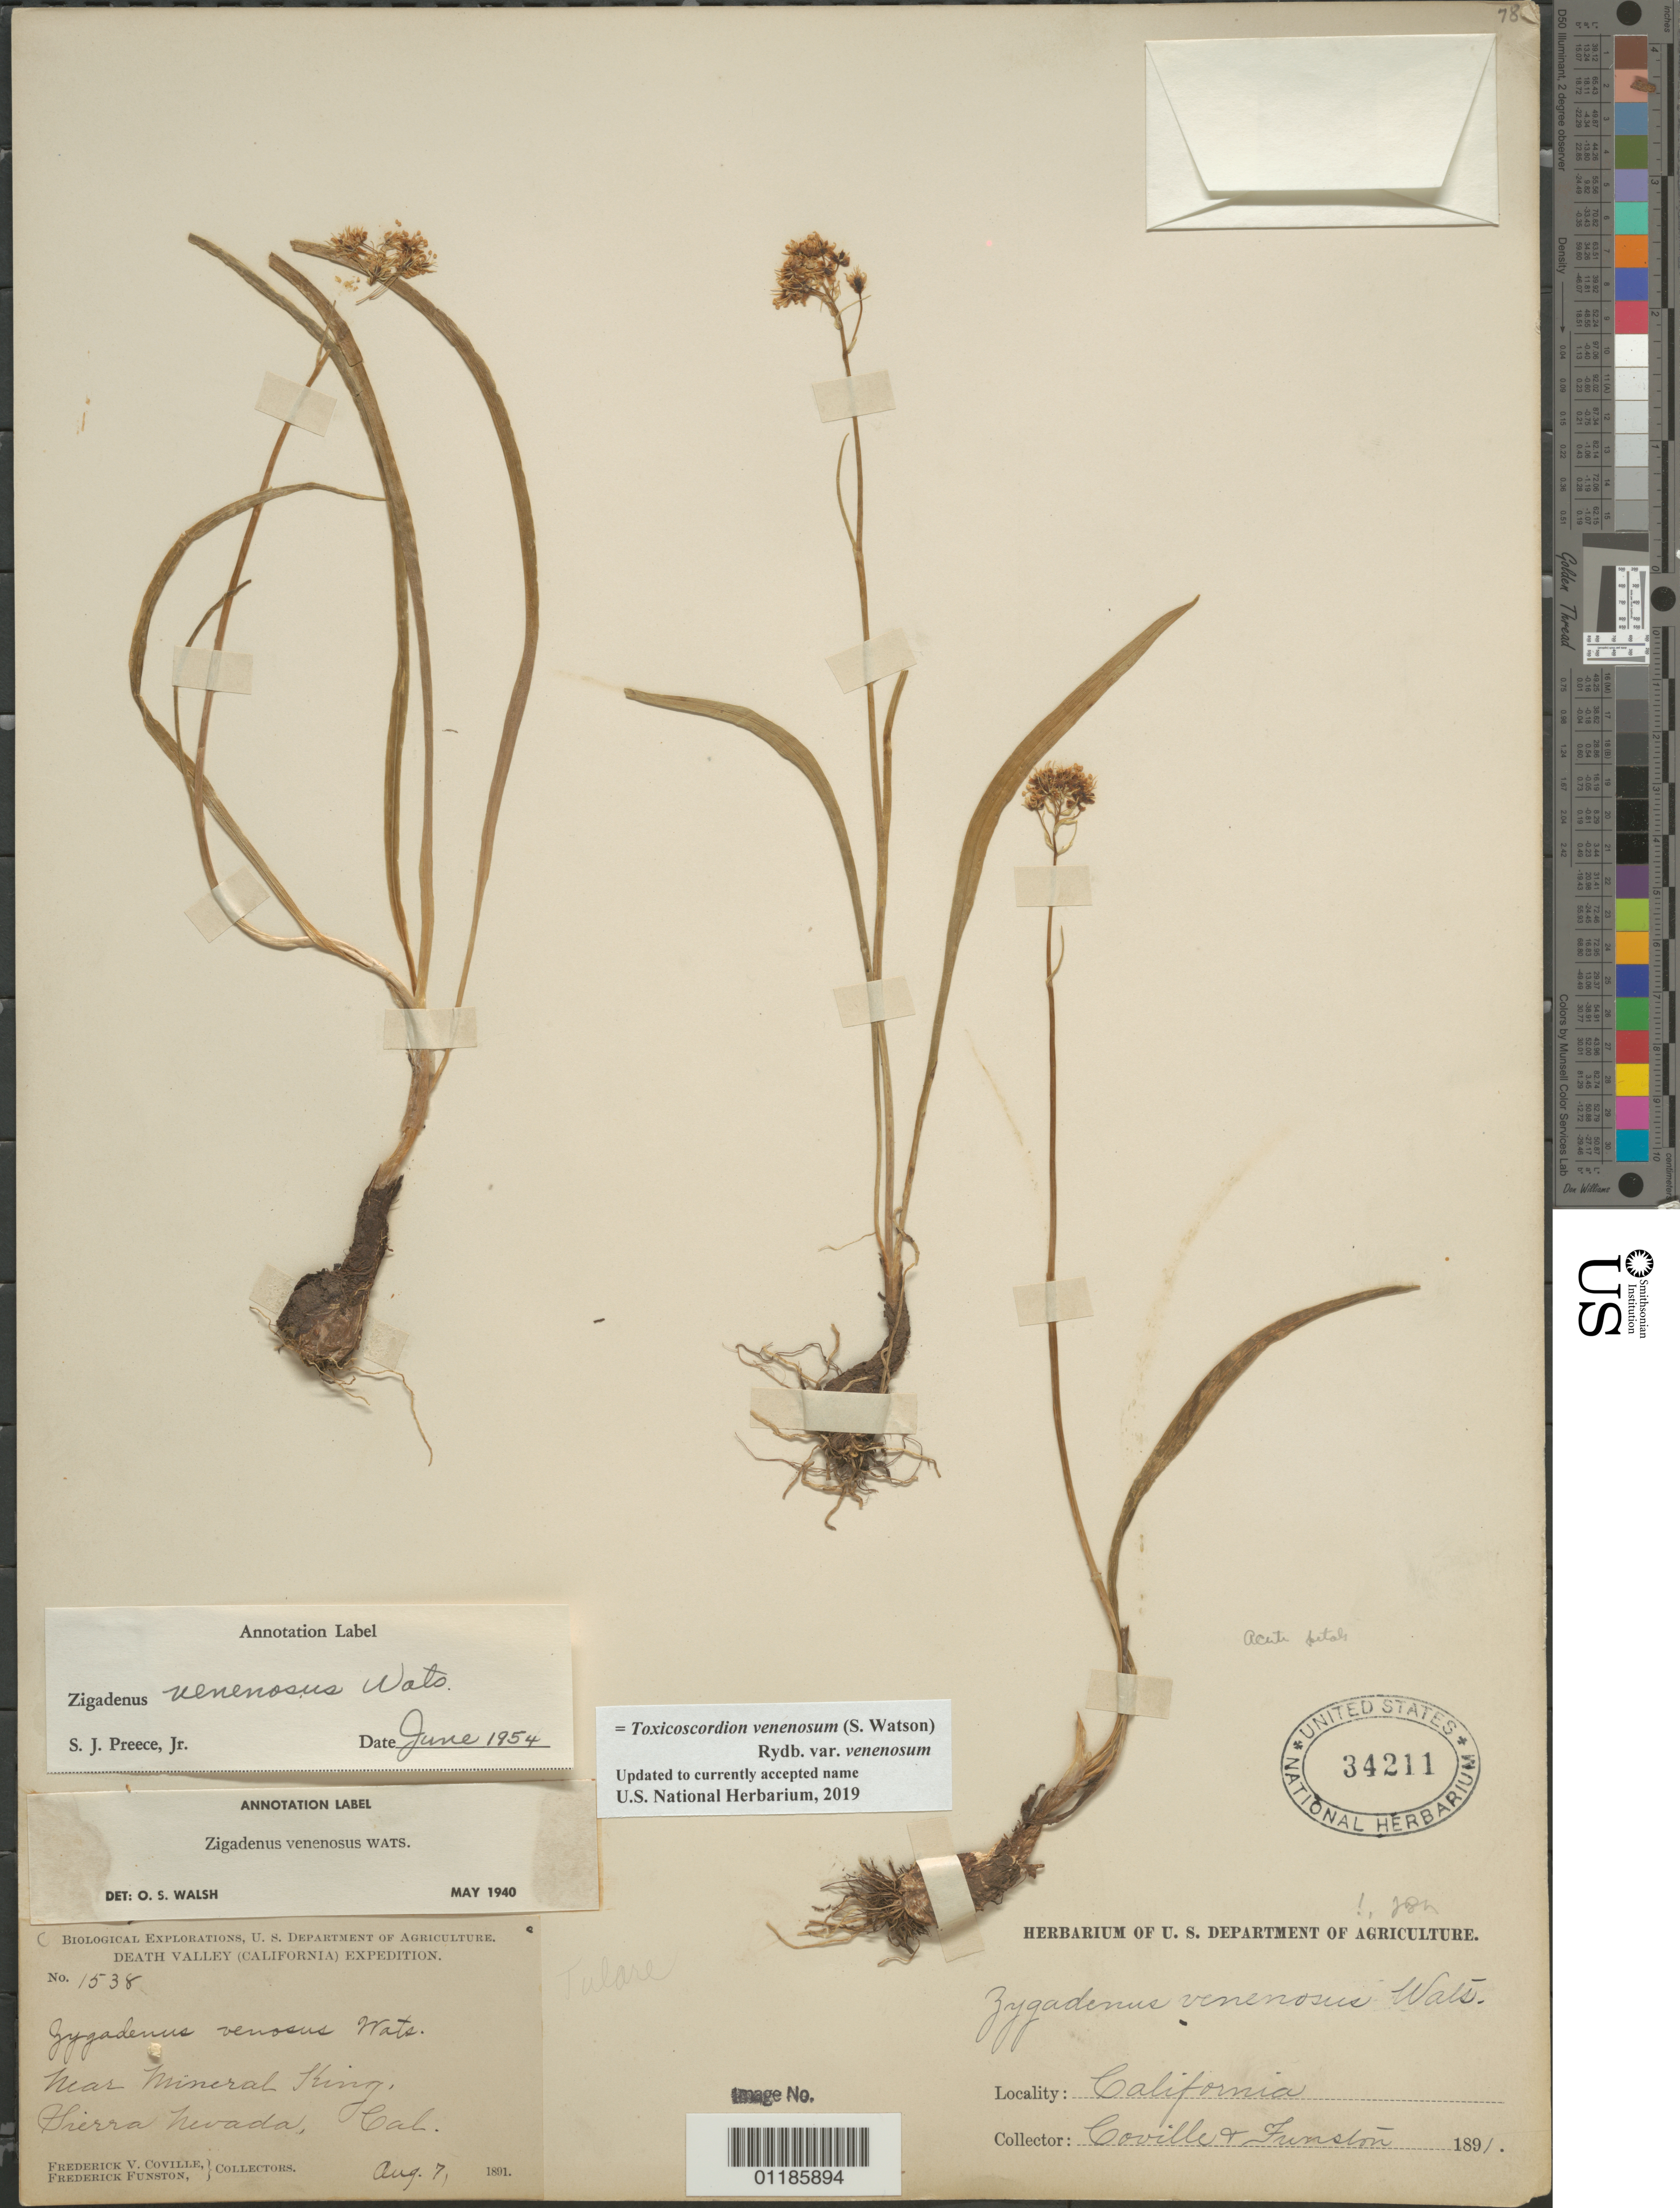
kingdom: Plantae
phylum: Tracheophyta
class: Liliopsida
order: Liliales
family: Melanthiaceae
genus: Toxicoscordion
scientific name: Toxicoscordion venenosum (S. Watson) Rydb. var. venenosum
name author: (S. Watson) Rydb.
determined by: Strong, Mark T., (BOT), Smithsonian Institution - National Museum of Natural History (UNITED STATES)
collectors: F. V. Coville & F. Funston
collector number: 1538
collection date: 1891-08-07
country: United States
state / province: California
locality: near Mineral King, Sierra Nevada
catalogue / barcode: US 34211